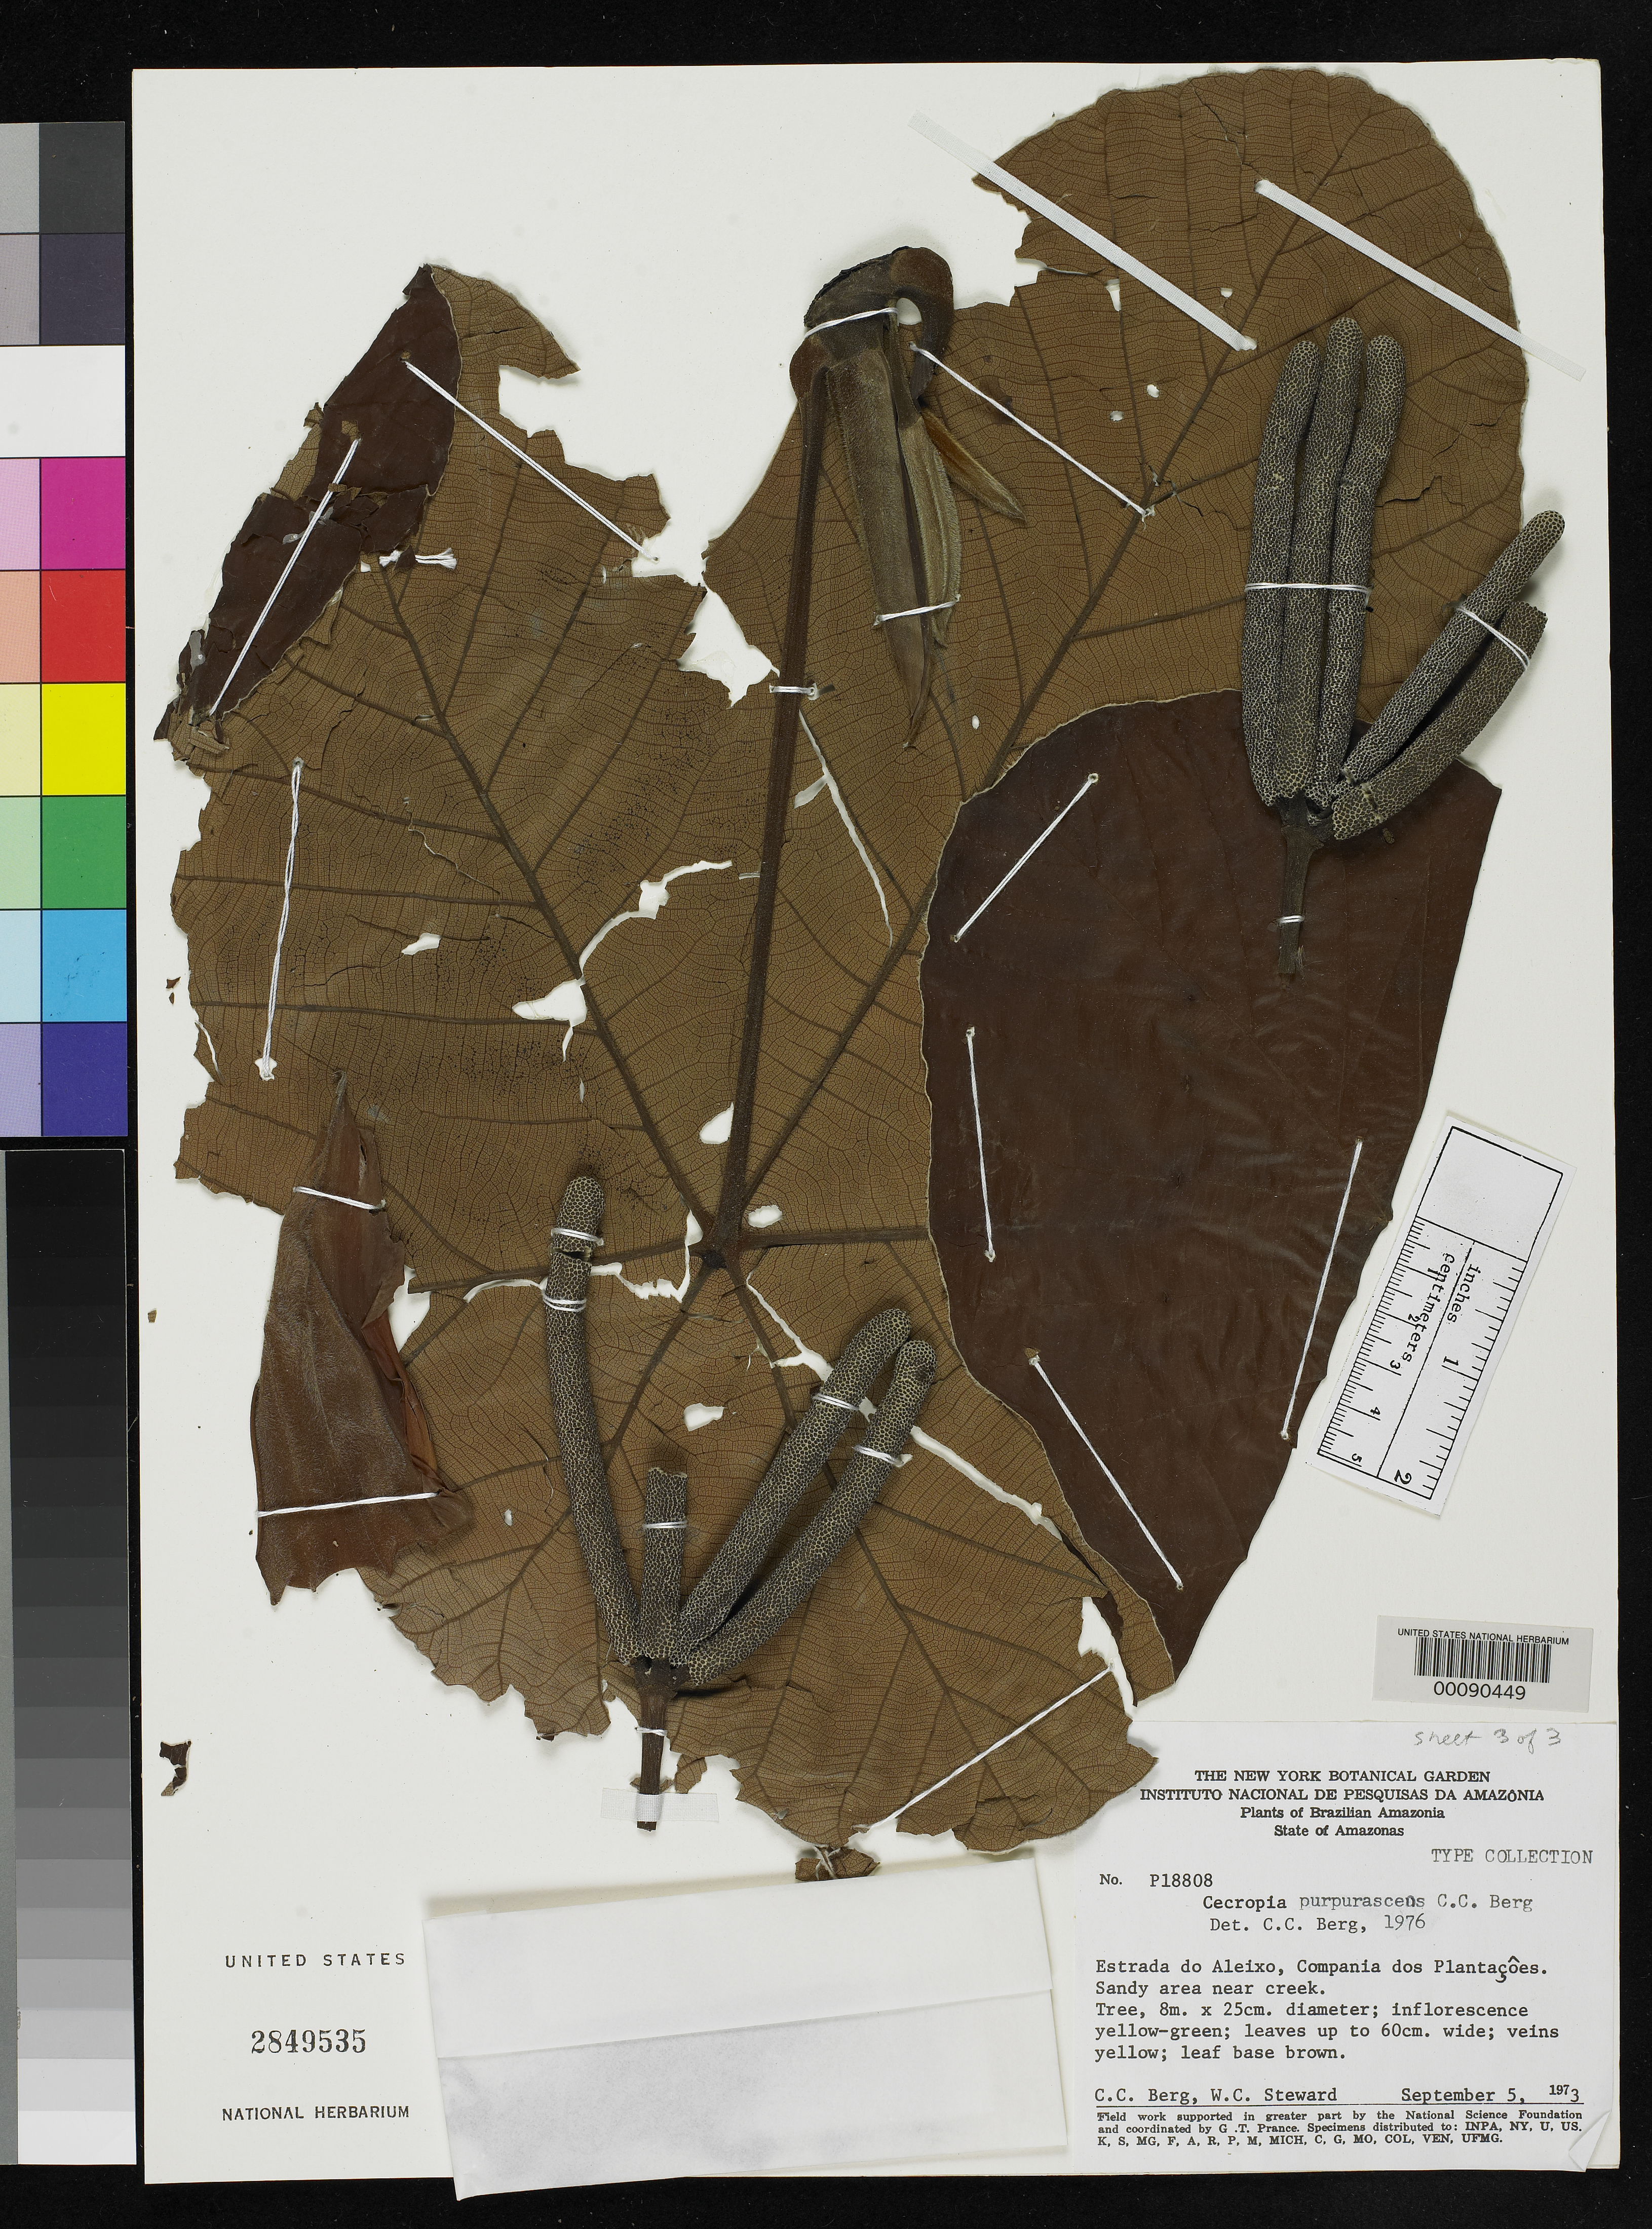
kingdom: Plantae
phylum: Tracheophyta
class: Magnoliopsida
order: Rosales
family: Urticaceae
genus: Cecropia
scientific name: Cecropia purpurascens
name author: C.C. Berg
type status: Isotype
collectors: C. C. Berg & W. Seward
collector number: P 18808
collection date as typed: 05 Sep 1973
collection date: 1973-09-05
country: Brazil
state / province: Amazonas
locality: Estrada do Aleixo, campania dos plantacoes [campanha dos plantacaos?], near Manhaus.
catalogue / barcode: US 2849535